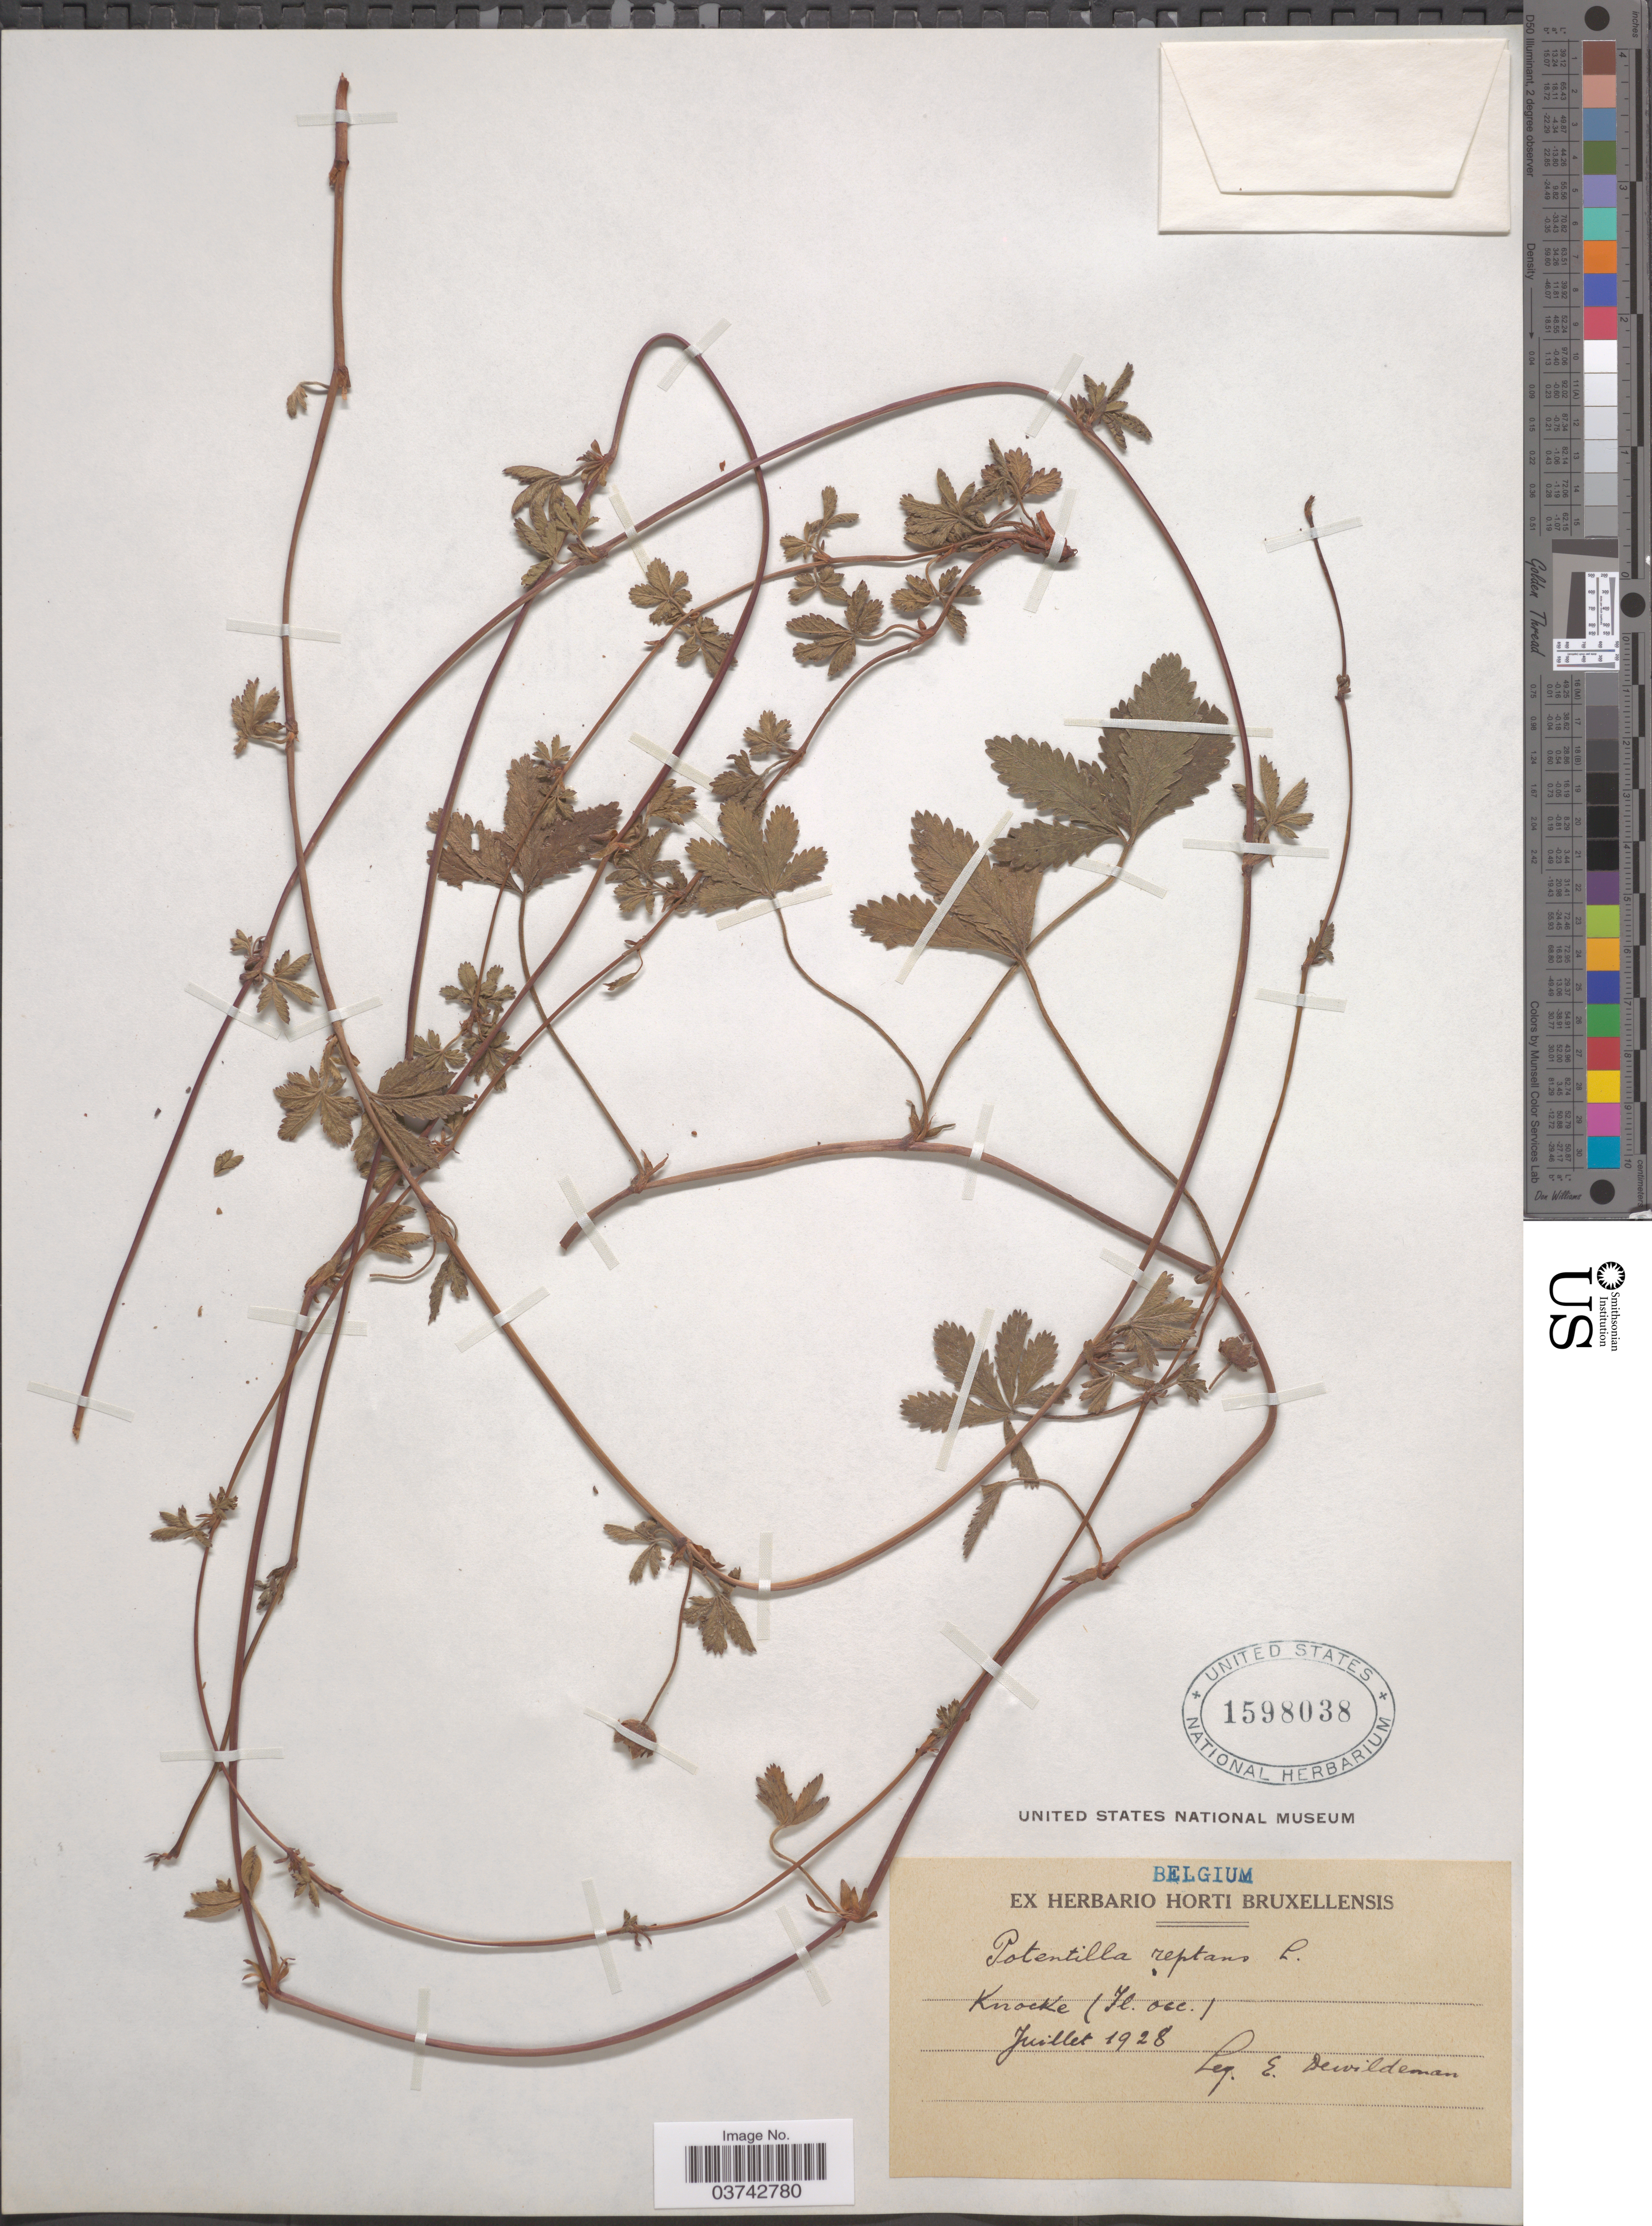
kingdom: Plantae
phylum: Tracheophyta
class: Magnoliopsida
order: Rosales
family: Rosaceae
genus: Potentilla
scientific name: Potentilla reptans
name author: L.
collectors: E. DeWildeman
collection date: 1928-07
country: Belgium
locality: Knocke (Il. occ.).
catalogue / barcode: US 1598038